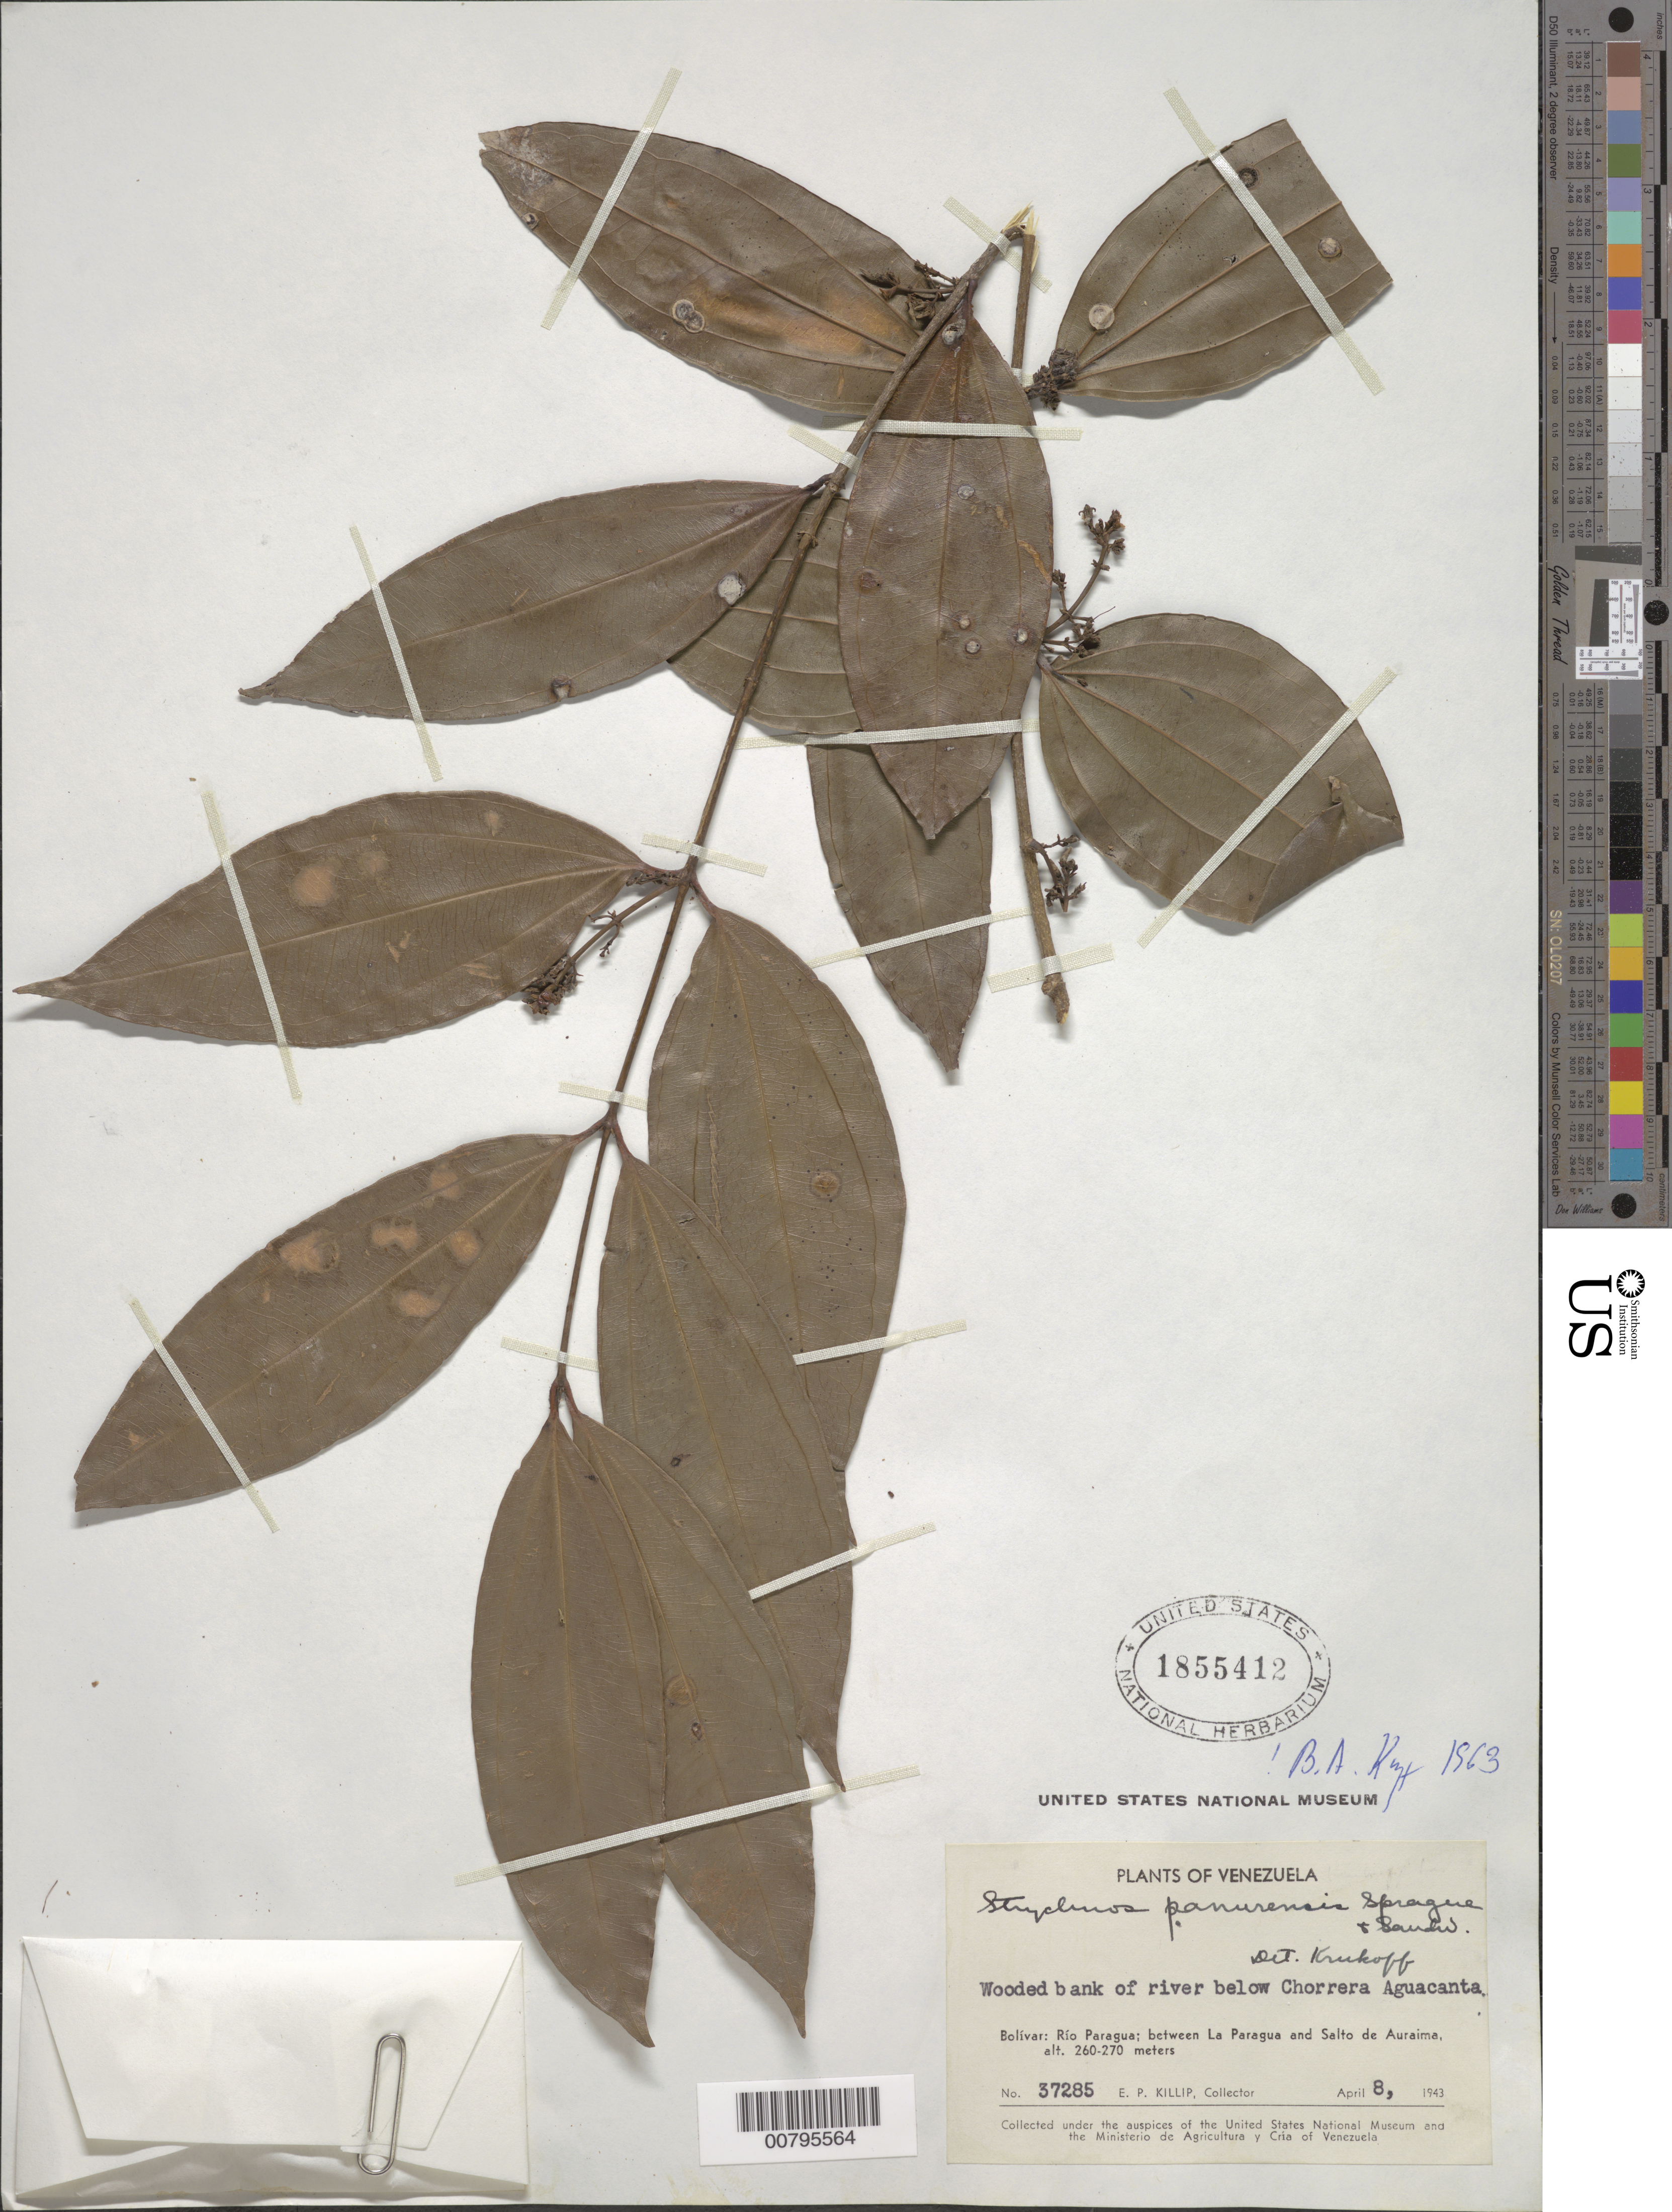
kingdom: Plantae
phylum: Tracheophyta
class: Magnoliopsida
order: Gentianales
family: Loganiaceae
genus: Strychnos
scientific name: Strychnos panurensis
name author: Sprague & Sandwith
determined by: Krukoff, B. A.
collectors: E. P. Killip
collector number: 37285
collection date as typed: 8-Apr-43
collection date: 1943-04-08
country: Venezuela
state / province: Bolívar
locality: Río Paragua, between La Paragua and Salto de Auraima, below Chorrera de Aguacanta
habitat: Wooded bank of river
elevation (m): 260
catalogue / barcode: US 1855412